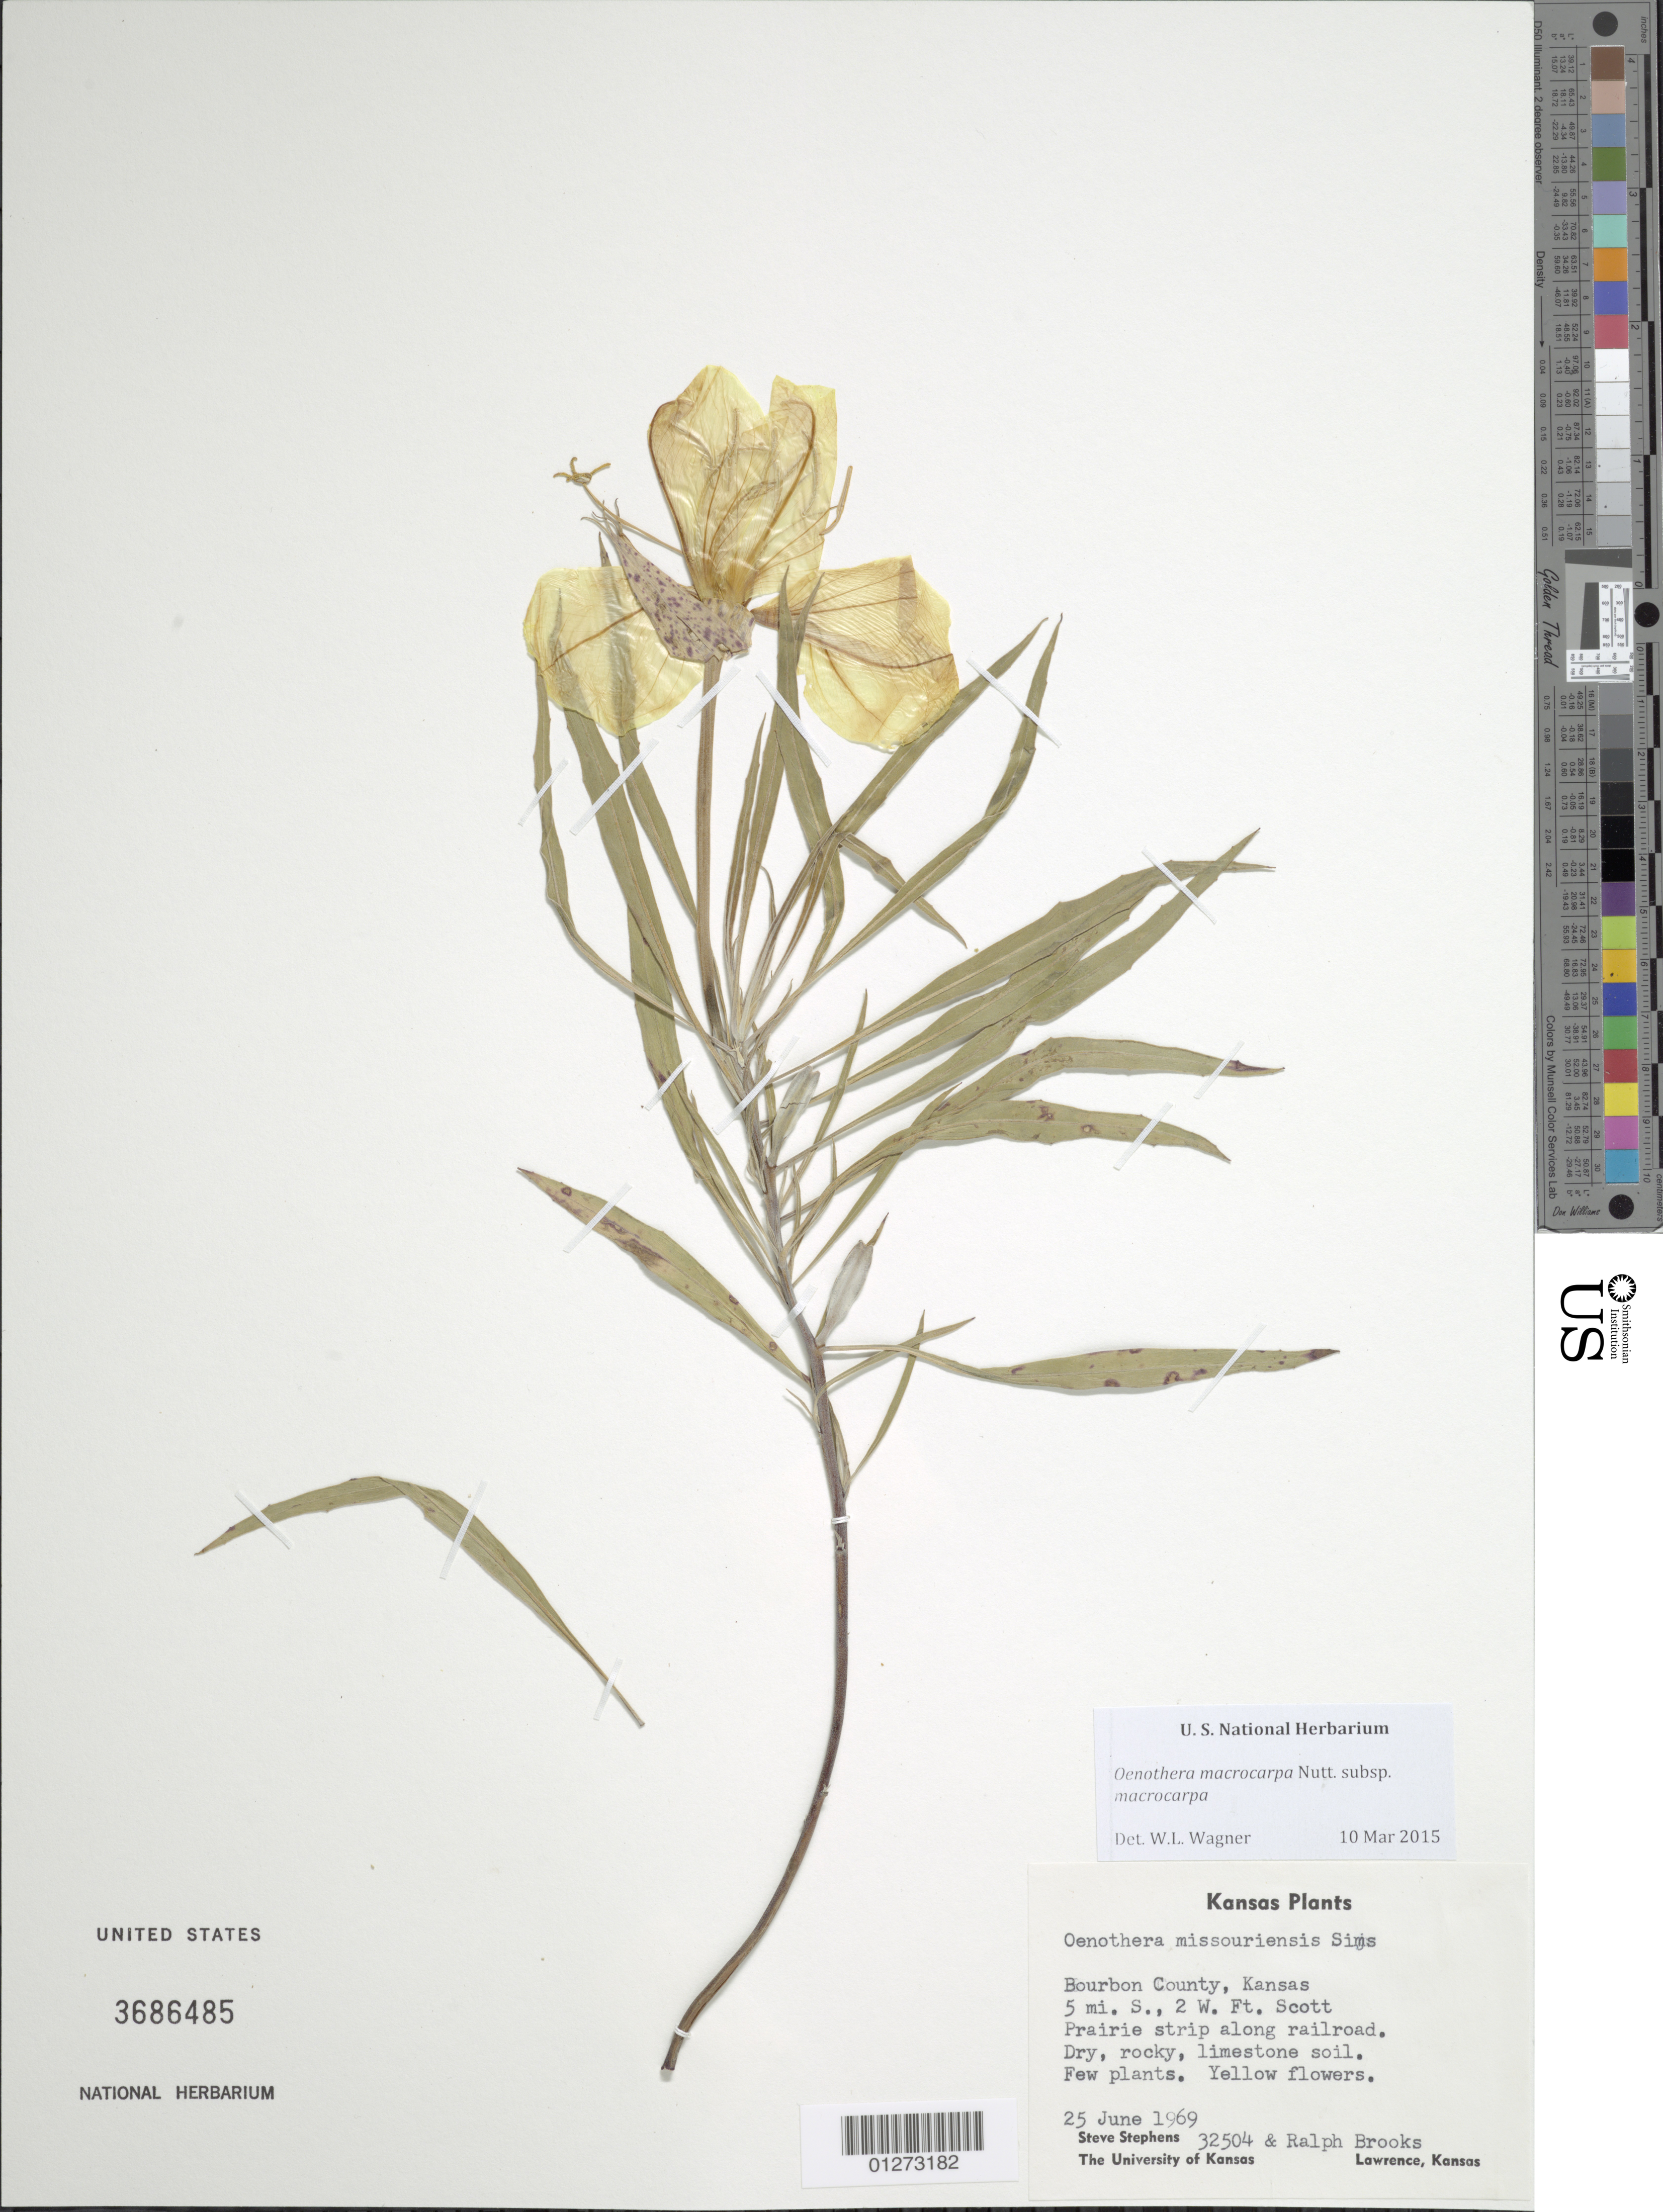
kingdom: Plantae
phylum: Tracheophyta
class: Magnoliopsida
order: Myrtales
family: Onagraceae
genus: Oenothera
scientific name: Oenothera macrocarpa subsp. macrocarpa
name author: Nutt.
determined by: Wagner, W. L., (BOT), Smithsonian Institution - National Museum of Natural History (UNITED STATES)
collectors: S. Stephens & R. E. Brooks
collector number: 32504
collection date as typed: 25 June 1969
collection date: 1969-06-25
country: United States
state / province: Kansas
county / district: Bourbon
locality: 5 mi S, 2 W Ft. Scott, along railroad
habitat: Prairie strip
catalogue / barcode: US 3686485